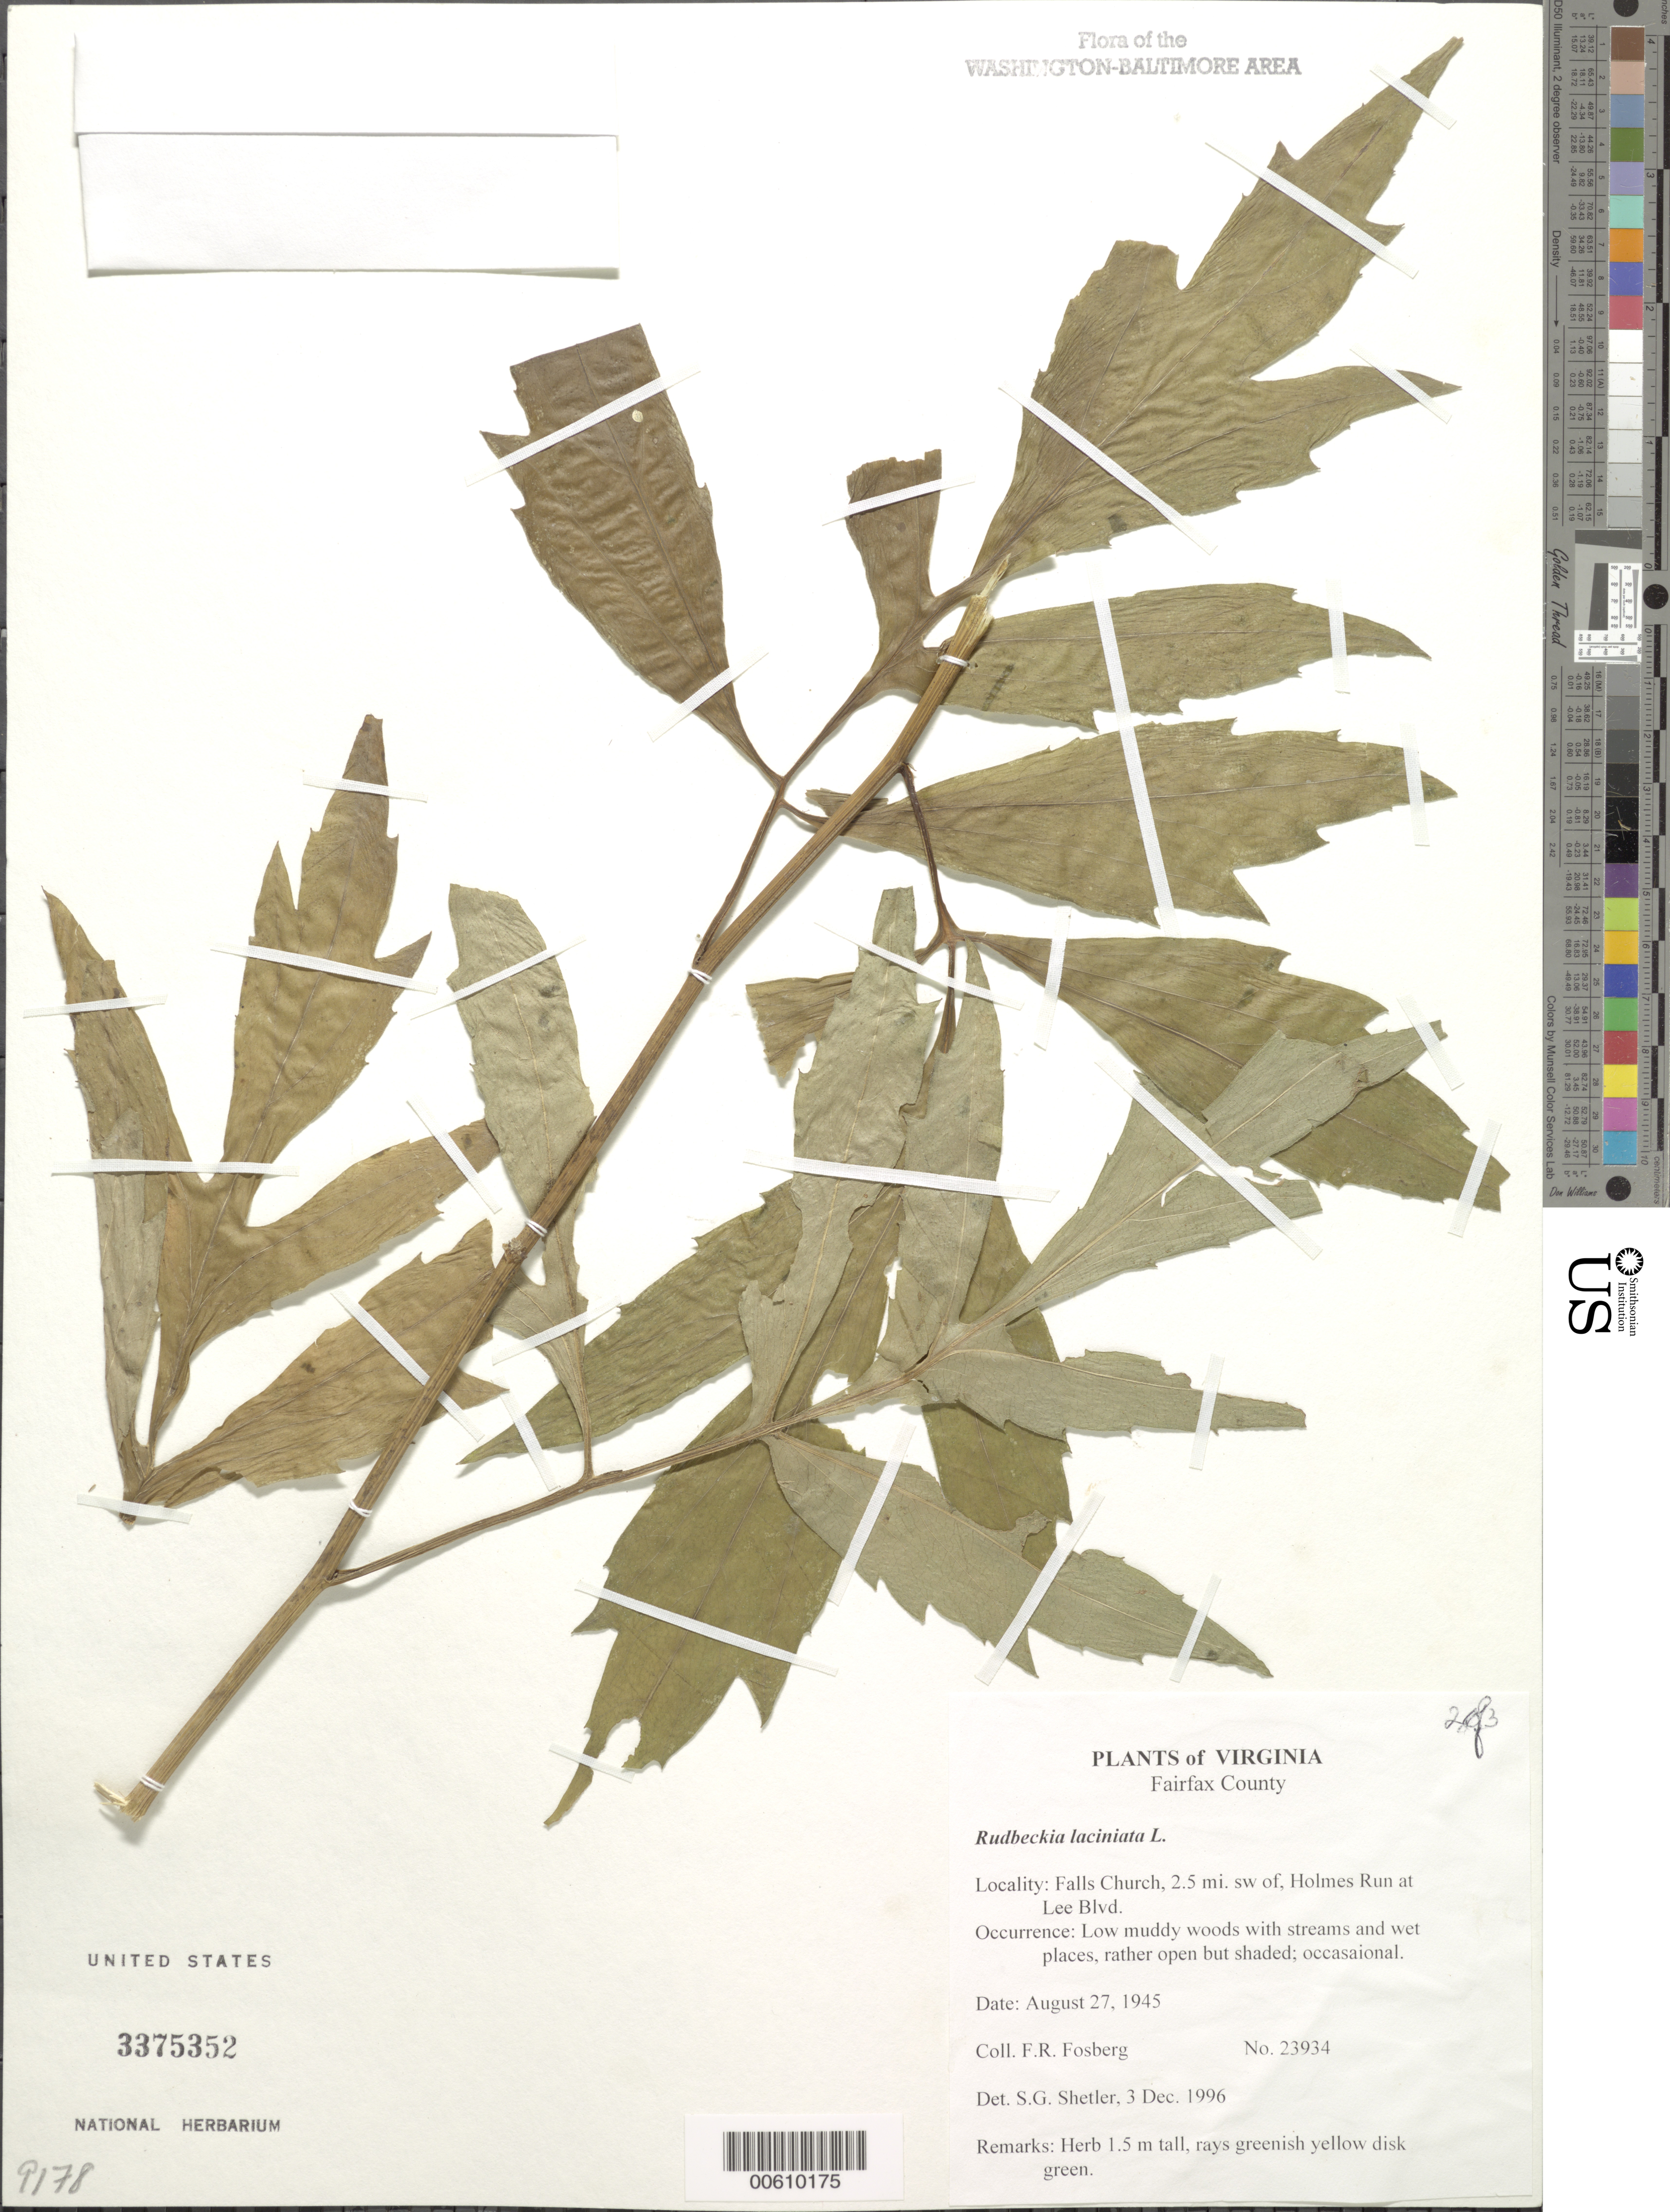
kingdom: Plantae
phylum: Tracheophyta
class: Magnoliopsida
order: Asterales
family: Asteraceae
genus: Rudbeckia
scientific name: Rudbeckia laciniata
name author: L.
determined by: Shetler, Stanwyn G., (US), NMNH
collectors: F. R. Fosberg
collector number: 23934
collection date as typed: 27 Aug 1945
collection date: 1945-08-27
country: United States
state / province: Virginia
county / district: Fairfax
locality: Falls Church, 2.5 mi. sw of, Holmes Run at Lee Blvd.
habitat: Low muddy woods with streams and wet places, rather open but shaded; occasaional.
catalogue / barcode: US 3375352